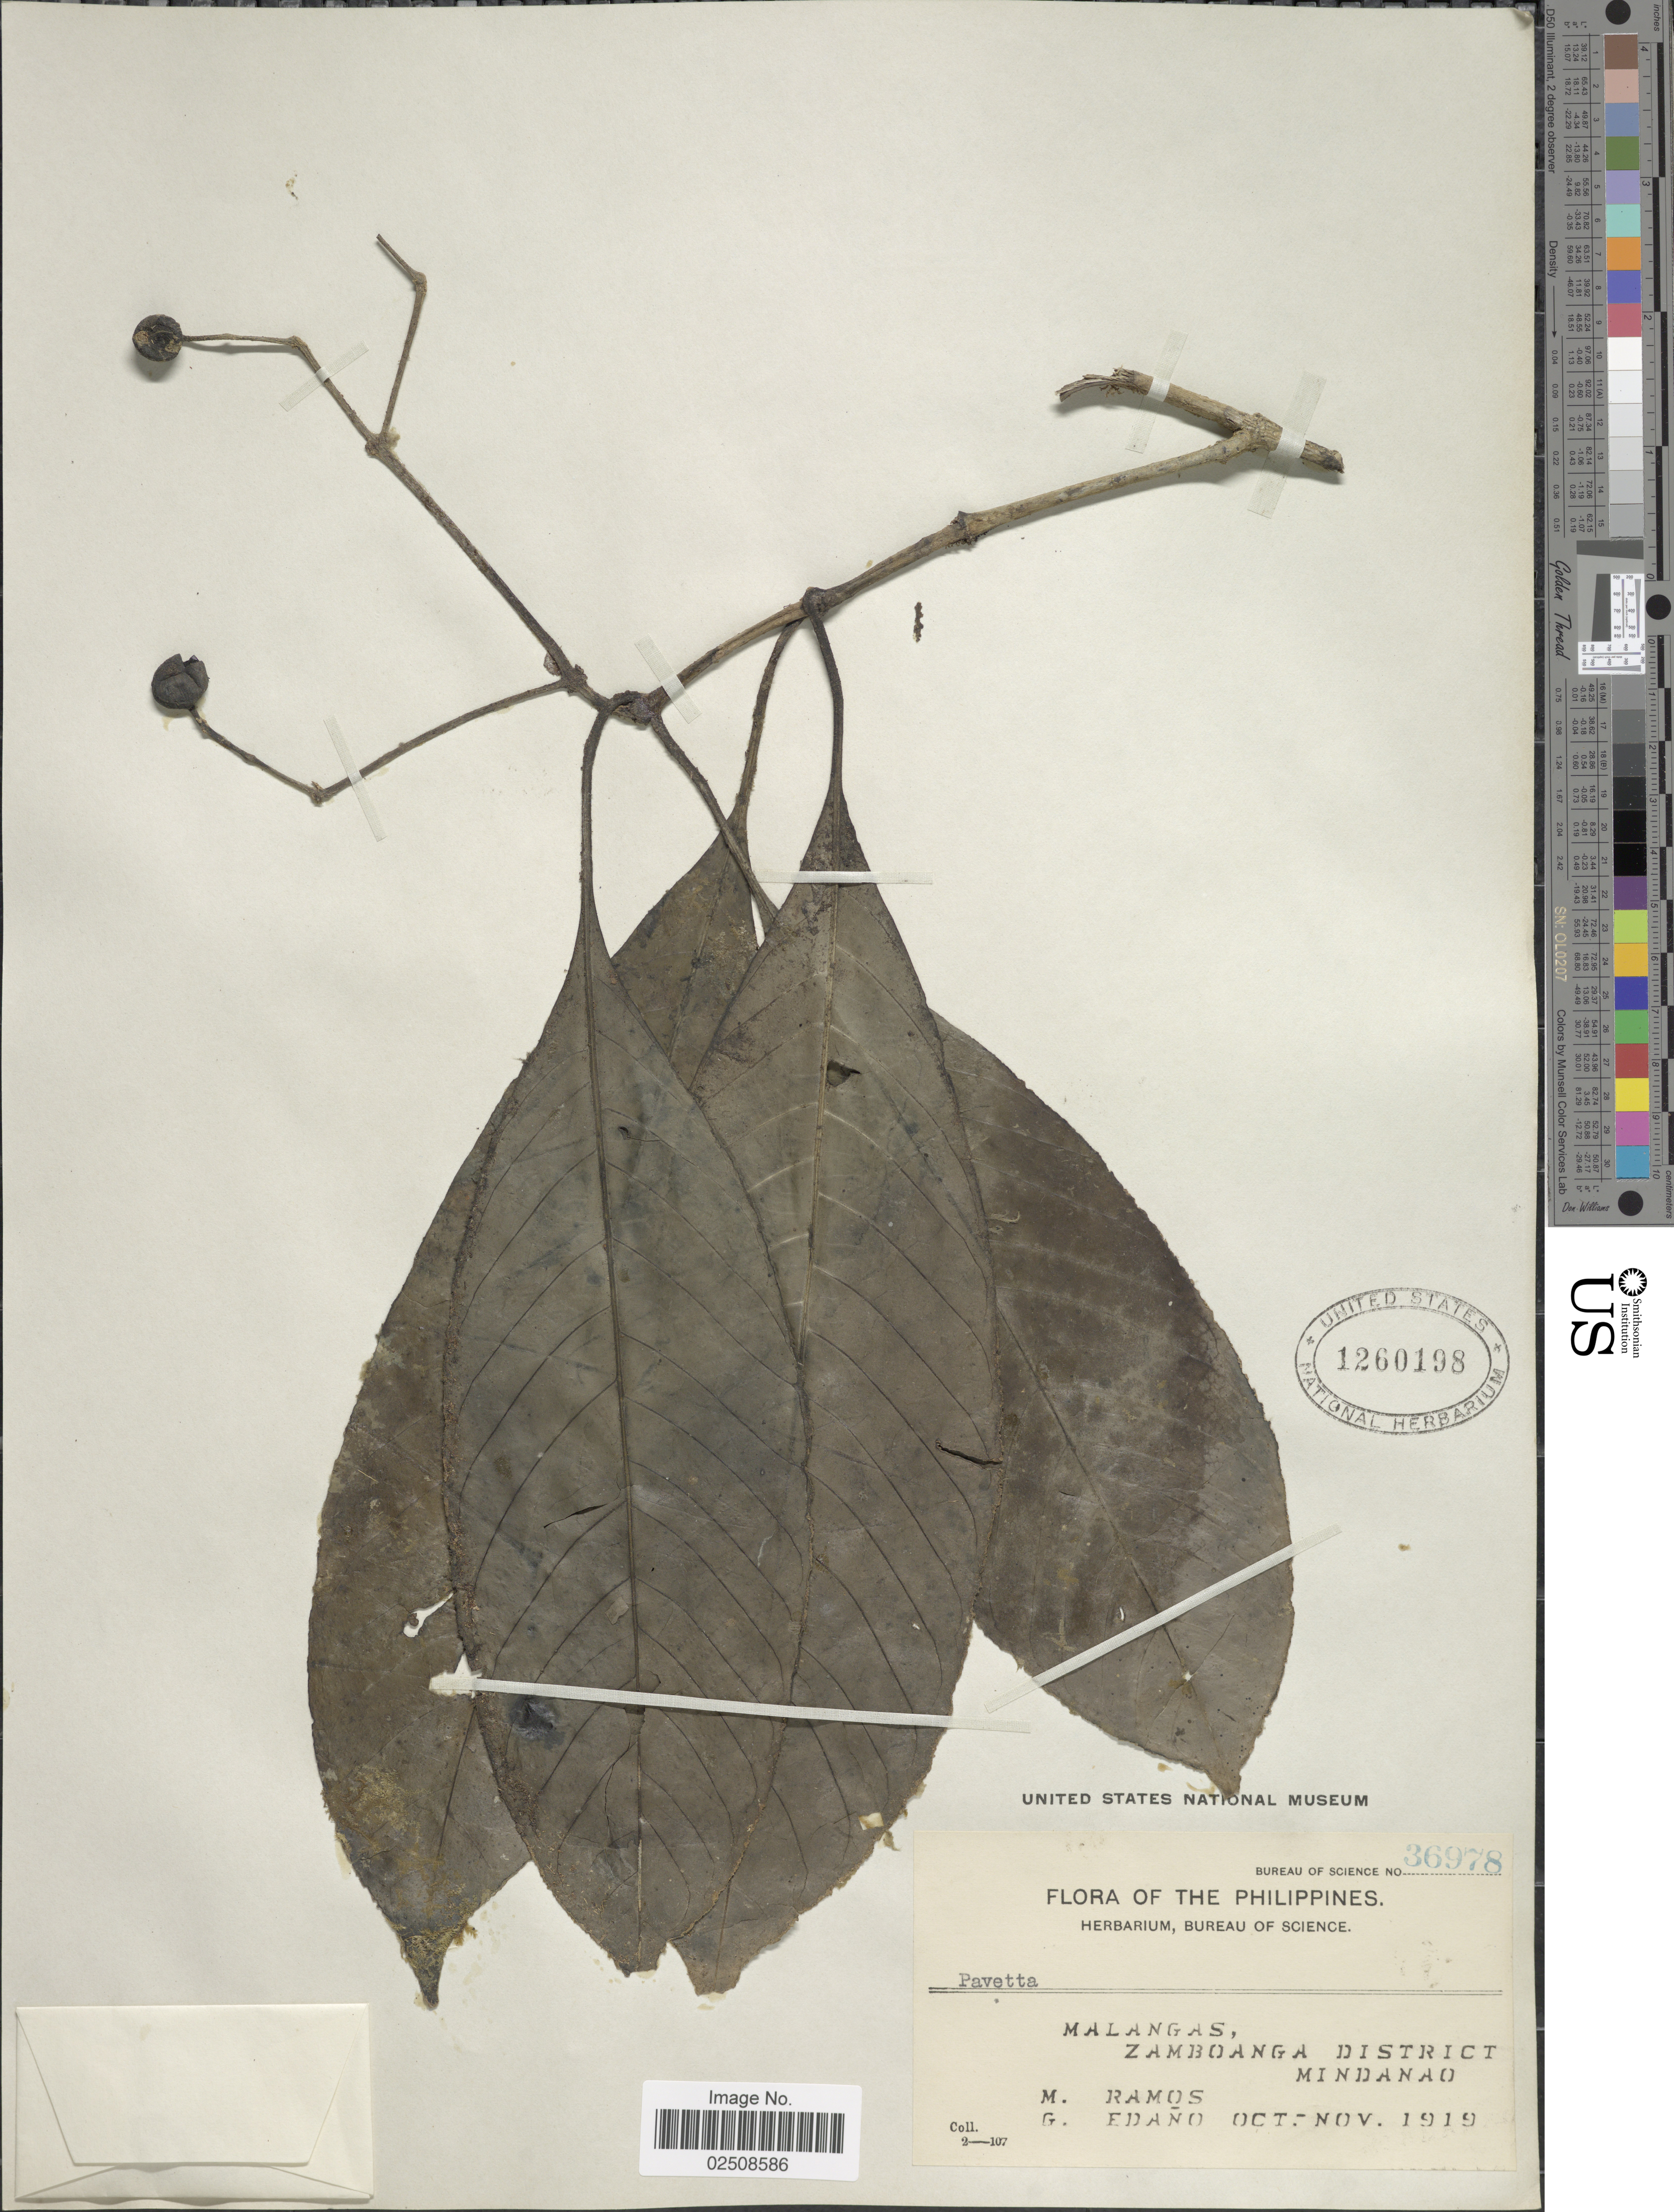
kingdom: Plantae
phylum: Tracheophyta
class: Magnoliopsida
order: Gentianales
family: Rubiaceae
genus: Pavetta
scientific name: Pavetta sp.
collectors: M. Ramos & G. Edaño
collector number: Bureau of Science 36978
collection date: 1919-10/1919-11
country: Philippines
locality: Malangas, Zamboanga District, Mindanao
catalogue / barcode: US 1260198